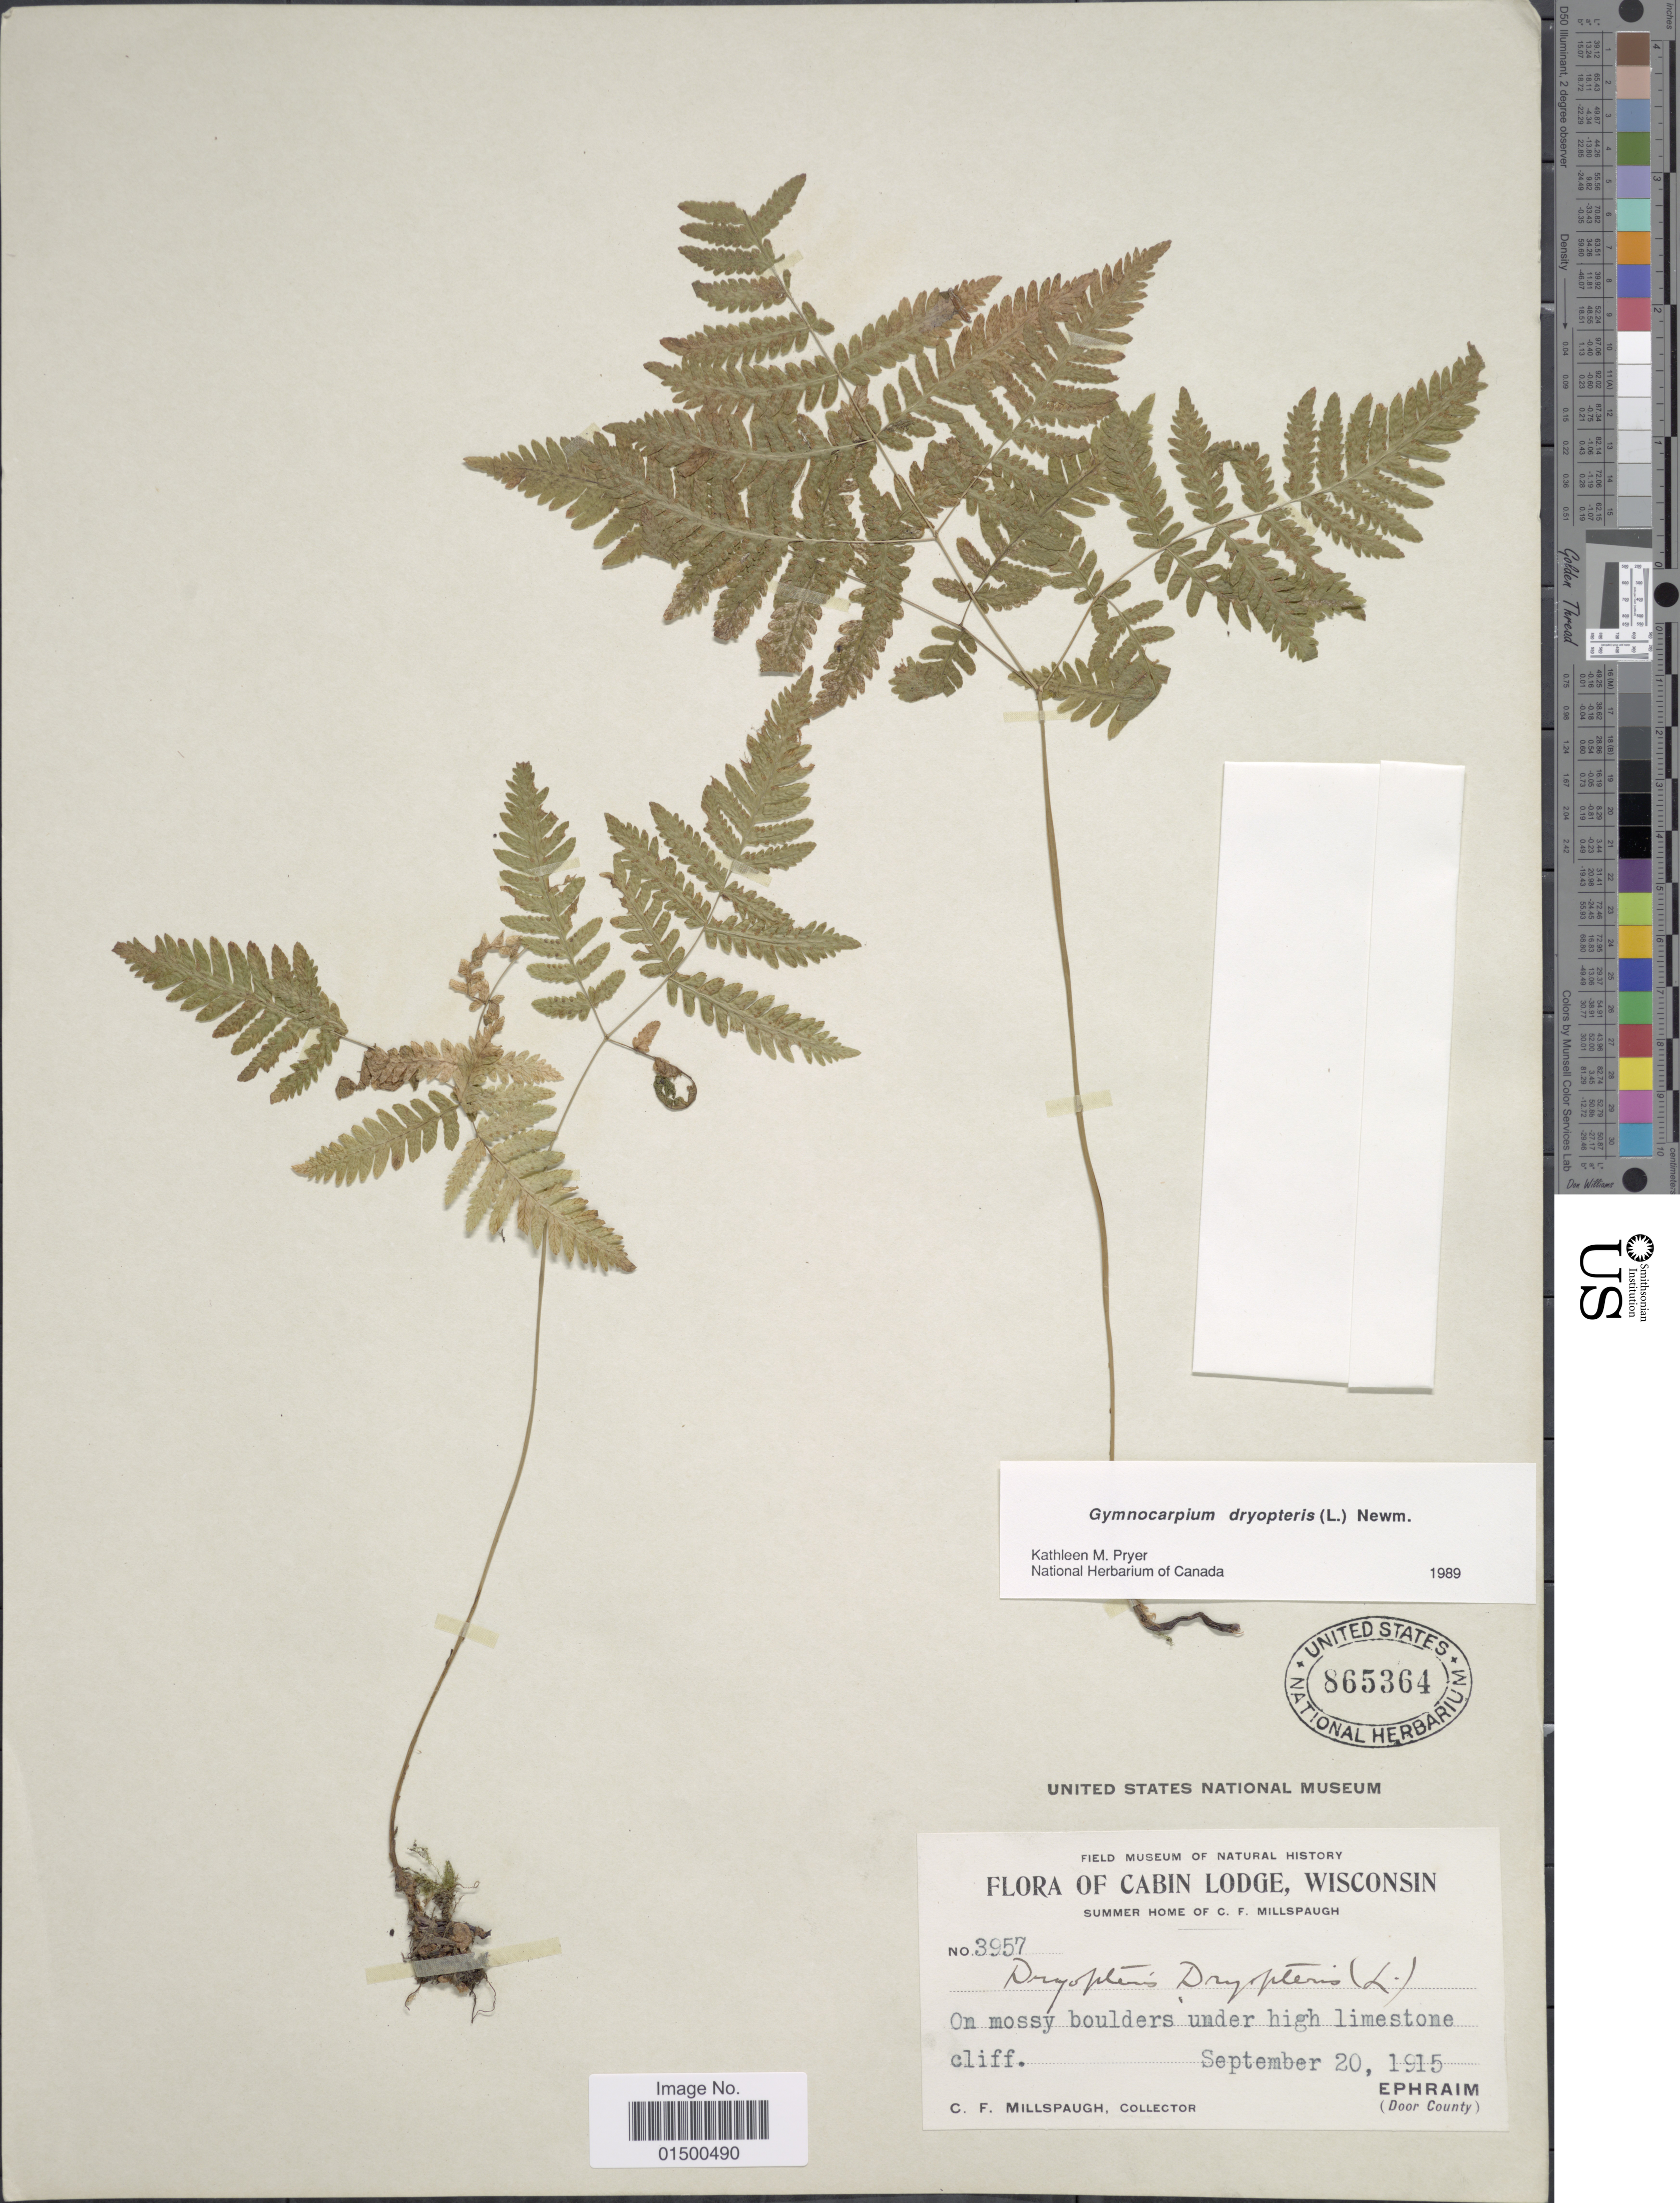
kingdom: Plantae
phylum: Tracheophyta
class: Polypodiopsida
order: Polypodiales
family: Cystopteridaceae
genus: Gymnocarpium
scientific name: Gymnocarpium dryopteris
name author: (L.) Newman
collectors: C. F. Millspaugh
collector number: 3957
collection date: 1915-09-20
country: United States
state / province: Wisconsin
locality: Cabin Lodge, Wisconsin, Summer Home of C.F. Millspaugh, Ephraim (Door County)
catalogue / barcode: US 865364